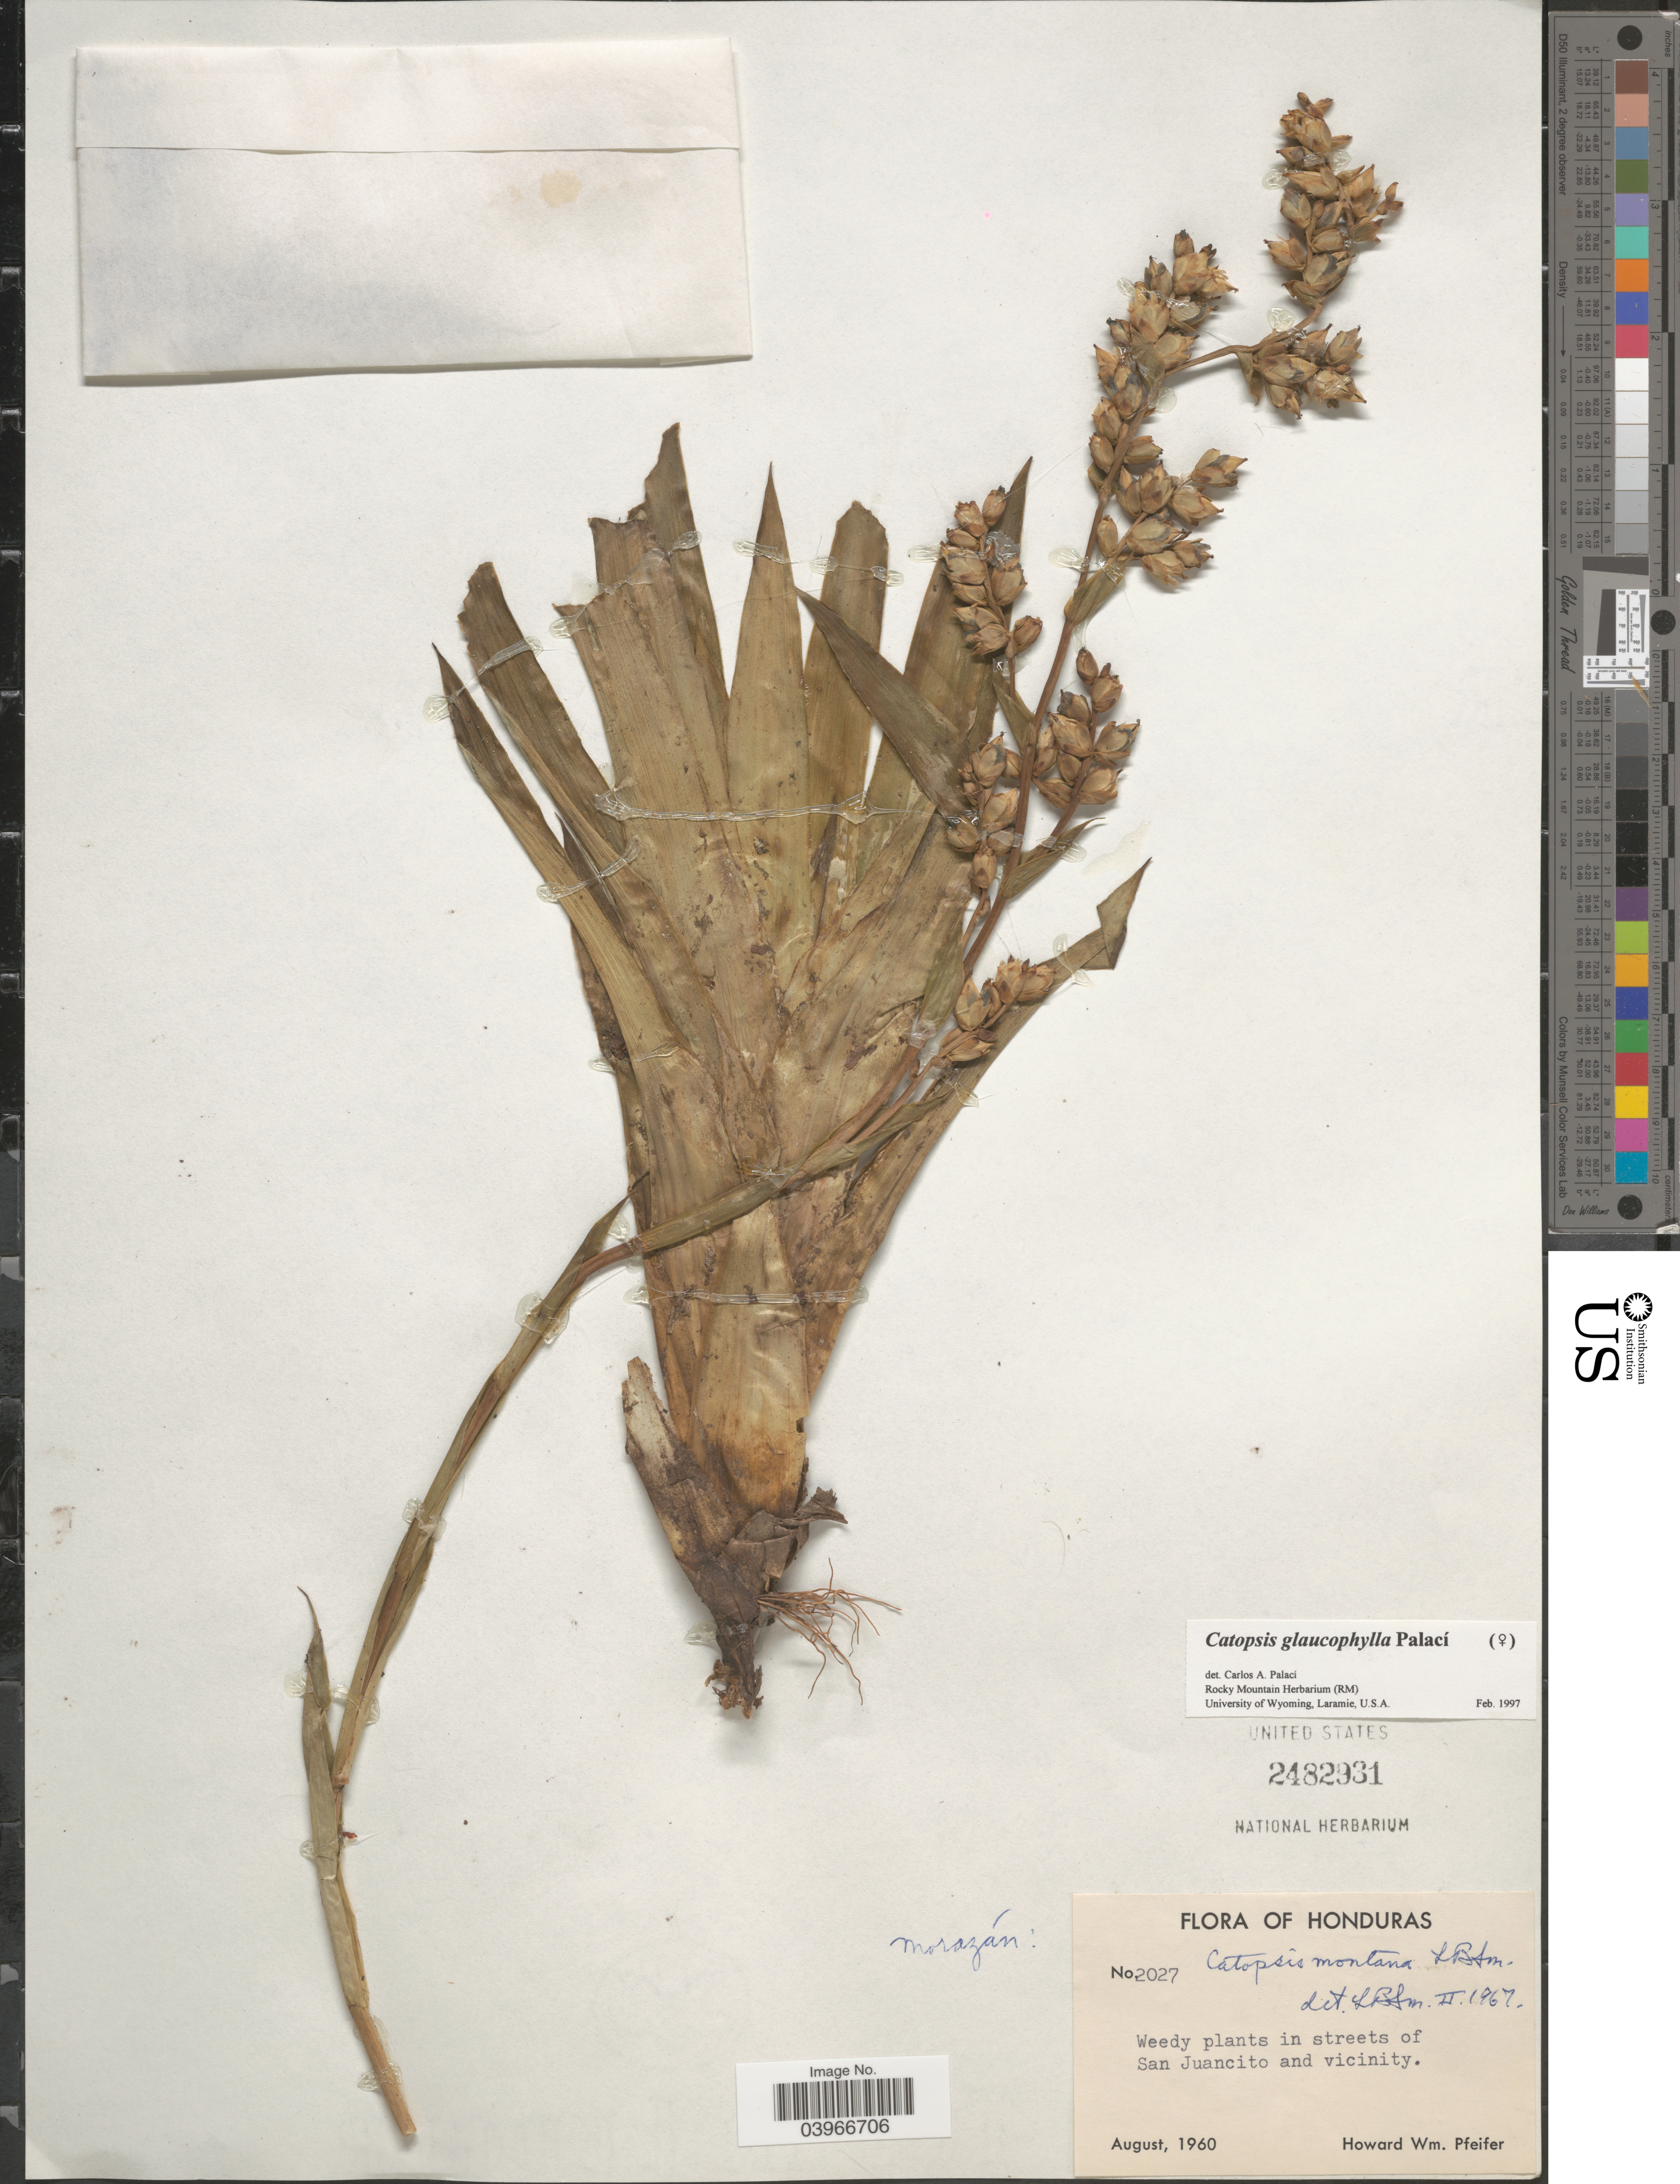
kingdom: Plantae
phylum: Tracheophyta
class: Liliopsida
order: Poales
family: Bromeliaceae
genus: Catopsis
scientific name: Catopsis glaucophylla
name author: Palací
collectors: H. W. Pfeifer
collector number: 2027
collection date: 1960-08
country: Honduras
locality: Weedy plants in streets of San Juancito and vicinity.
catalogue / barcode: US 2482931